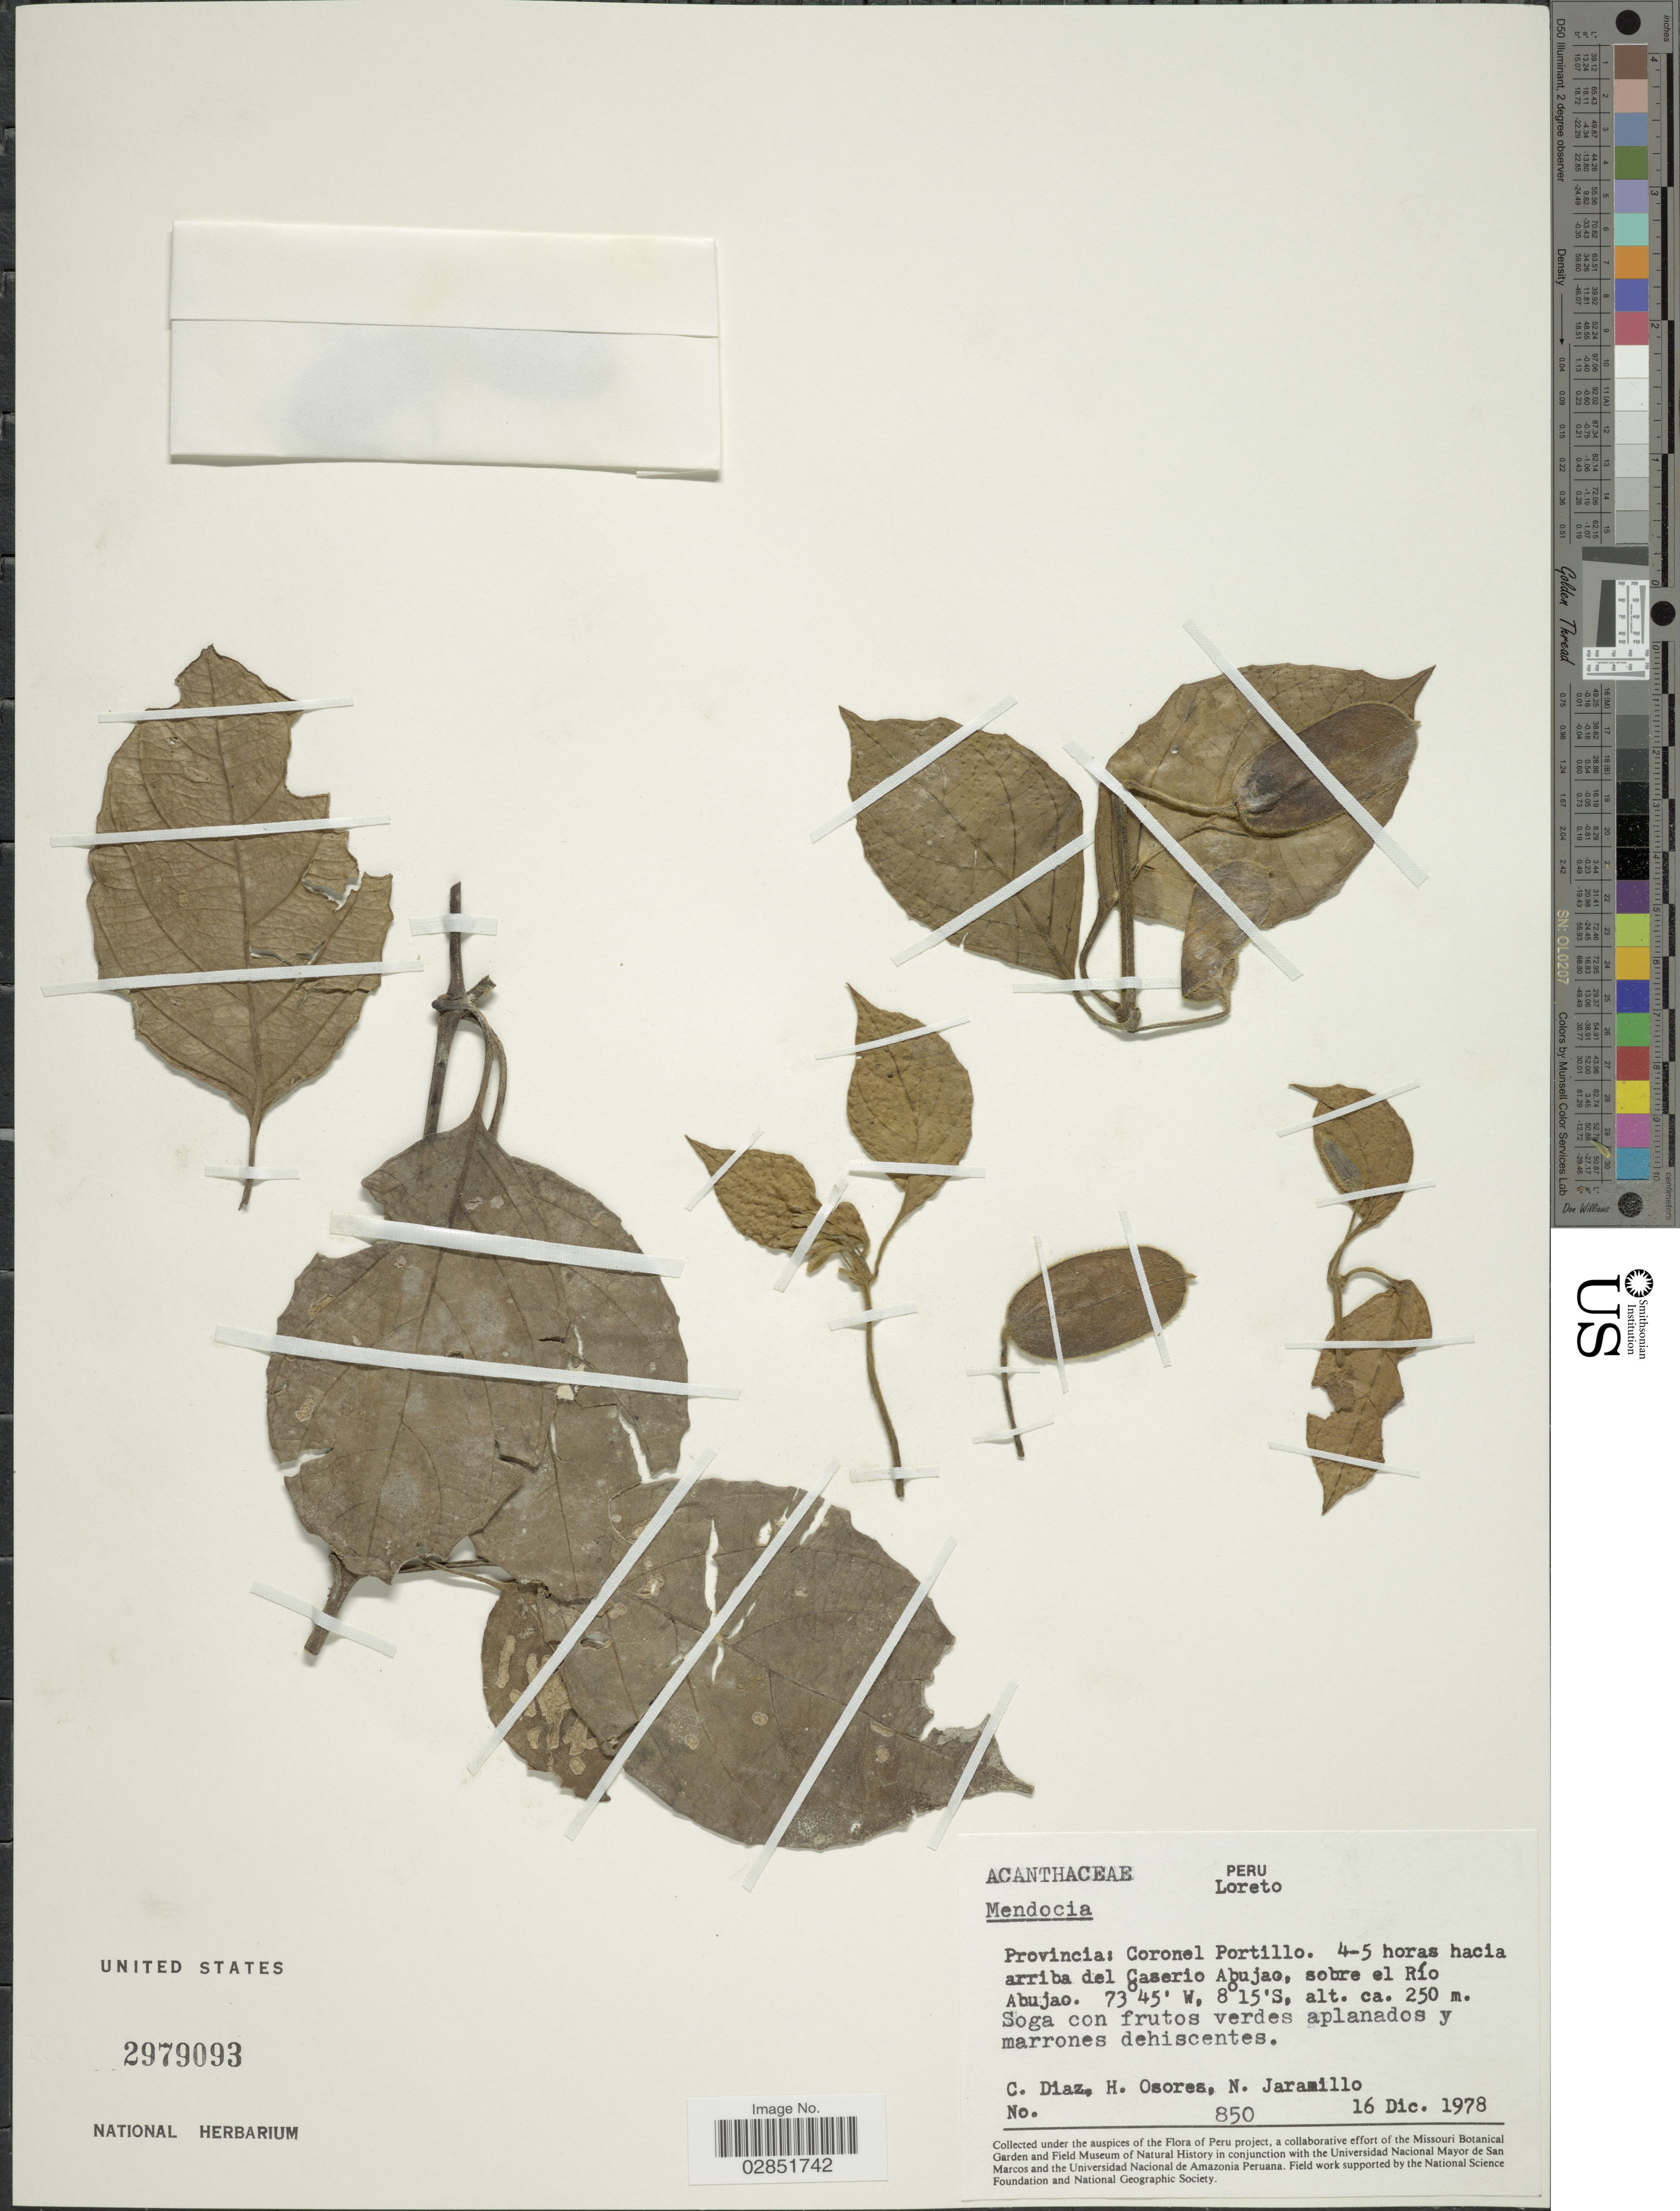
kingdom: Plantae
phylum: Tracheophyta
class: Magnoliopsida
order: Lamiales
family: Acanthaceae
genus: Mendoncia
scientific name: Mendoncia sp.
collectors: C. Díaz, H. Osores & N. Jaramillo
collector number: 850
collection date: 1978-12-16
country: Peru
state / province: Loreto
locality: Provincia: Coronel Portillo. 4-5 horas hacia arriba del Caserio Abujao, sobre el Río Abujao.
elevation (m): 250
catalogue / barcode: US 2979093